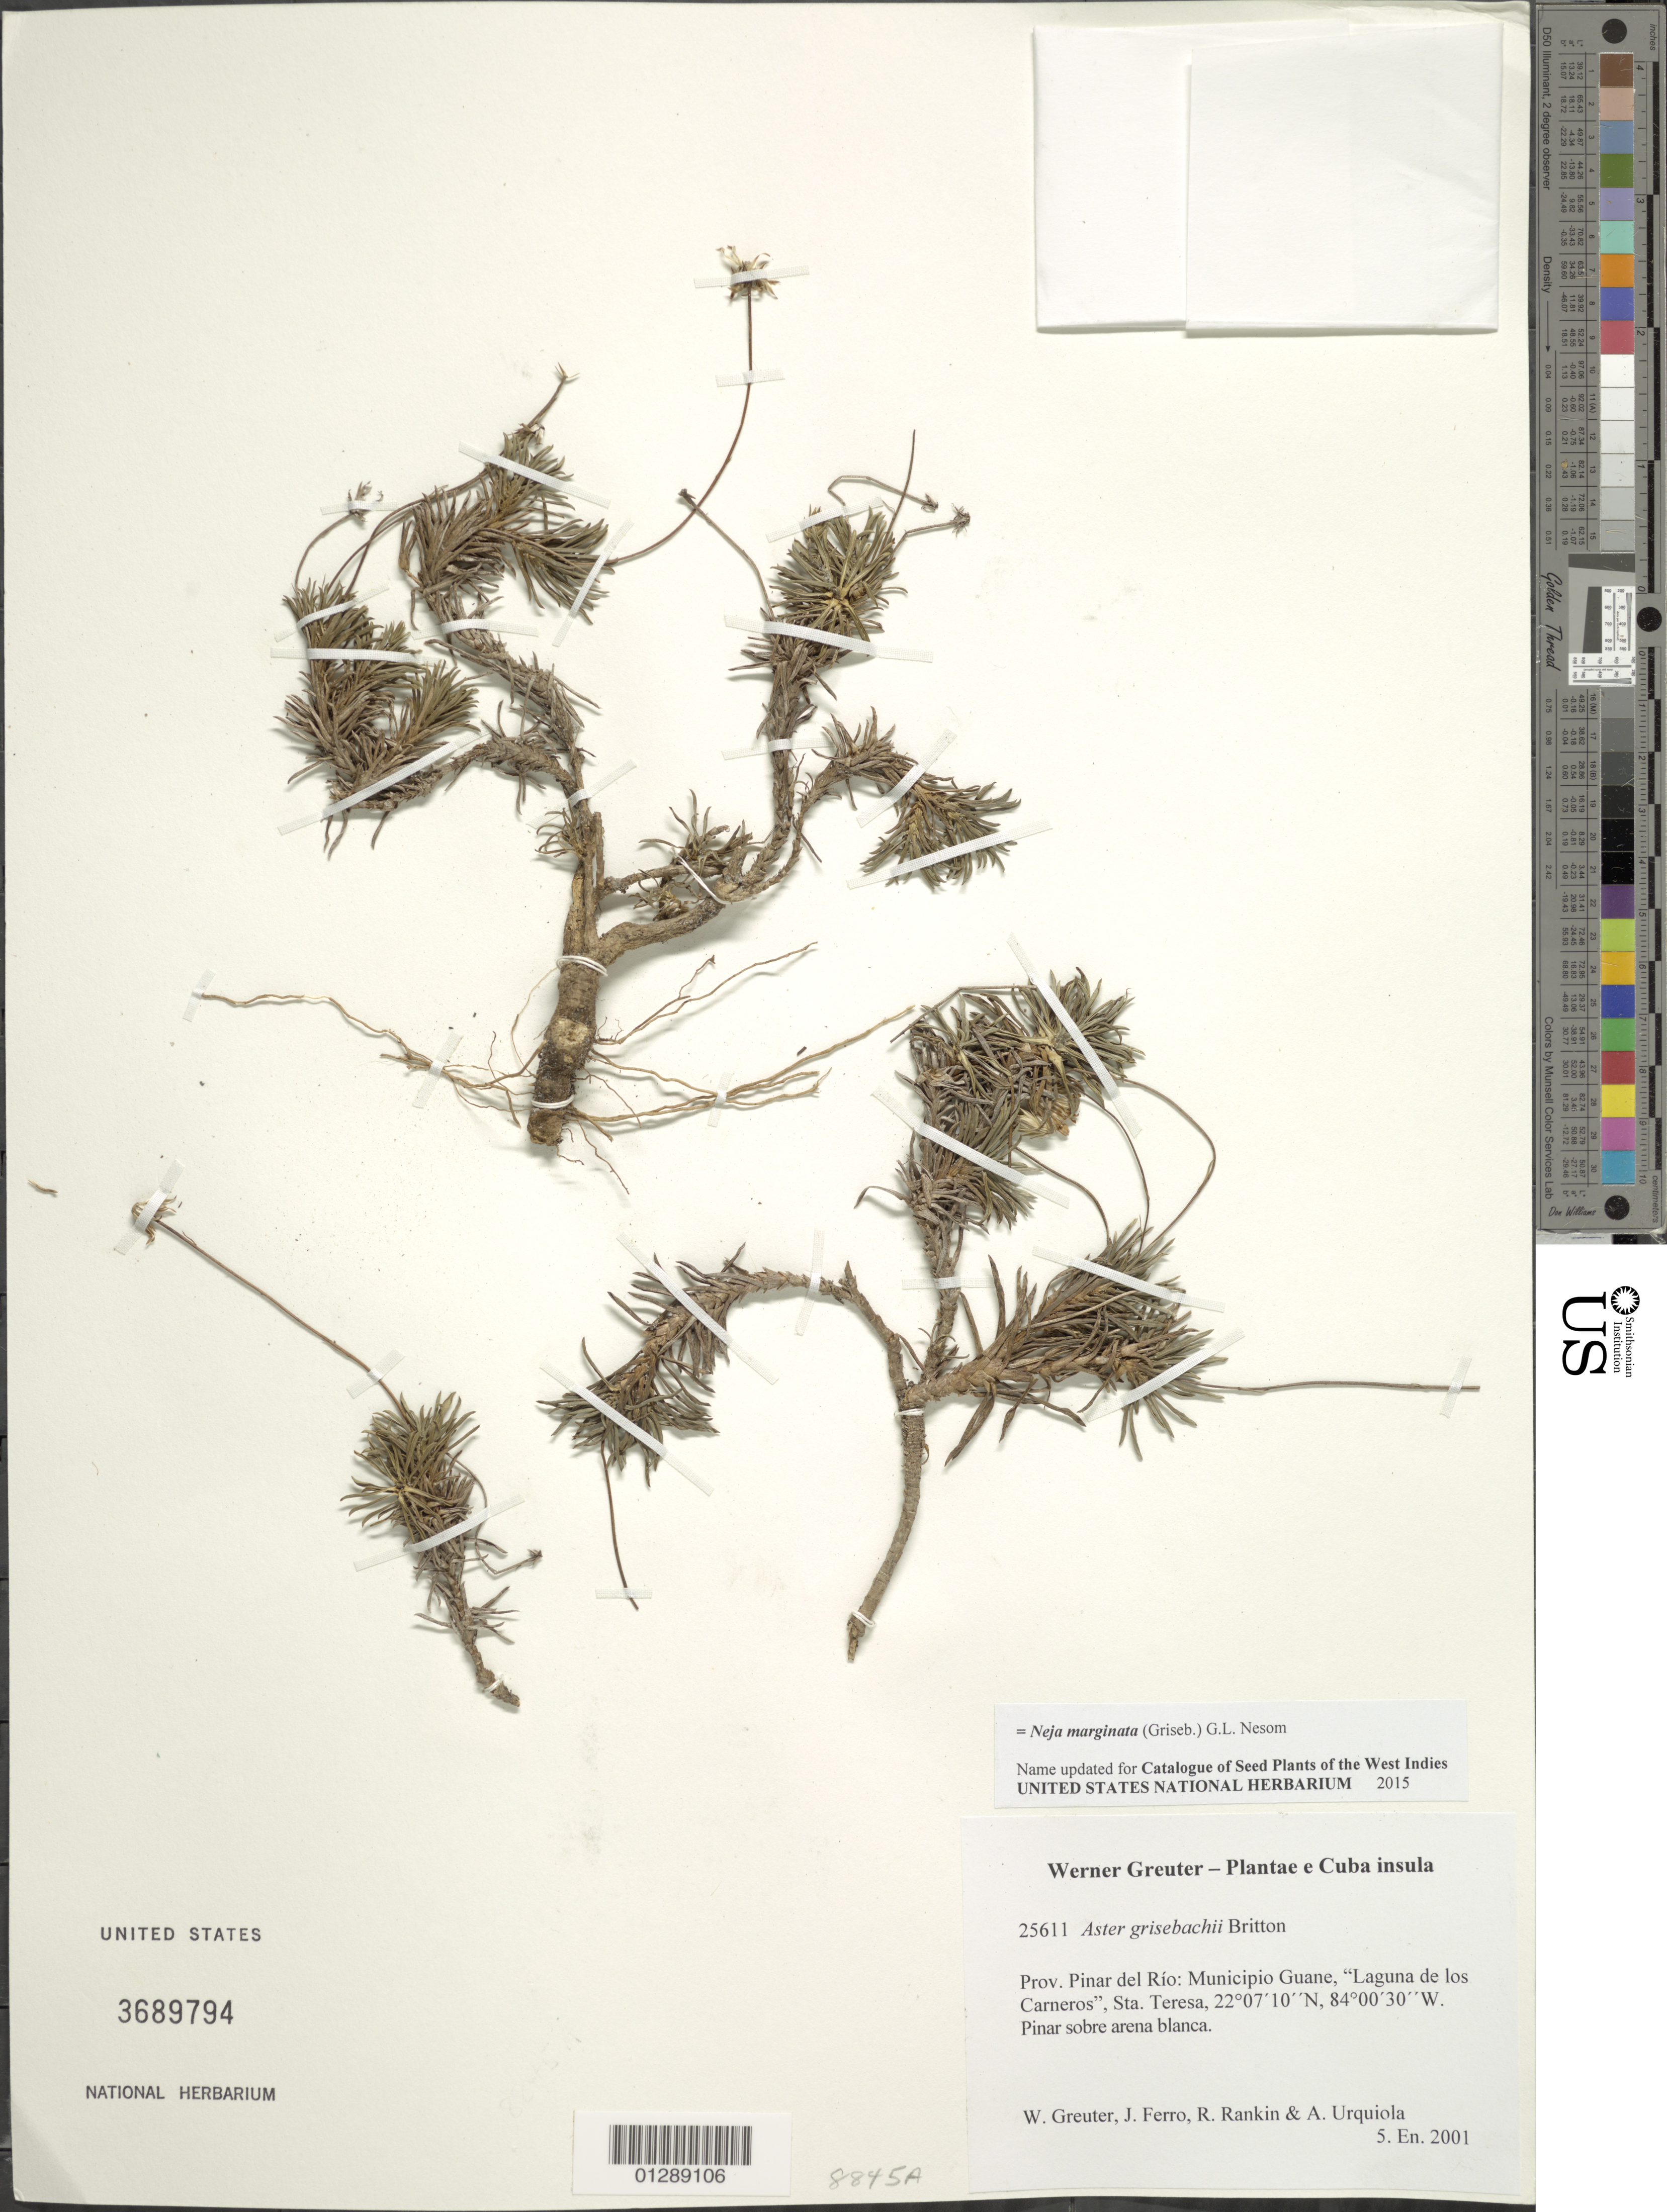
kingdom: Plantae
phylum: Tracheophyta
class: Magnoliopsida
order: Asterales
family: Asteraceae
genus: Neja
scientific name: Neja marginata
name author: (Griseb.) G.L. Nesom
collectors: W. R. Greuter, J. Ferro, R. Rankin Rodriguez & A. Urquiola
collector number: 25611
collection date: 2001-01-05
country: Cuba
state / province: Pinar del Rio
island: Cuba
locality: Municipio Guane, "Laguna de los Carneros", Sta. Teresa.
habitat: Pinar sobre arena blanca.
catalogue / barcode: US 3689794